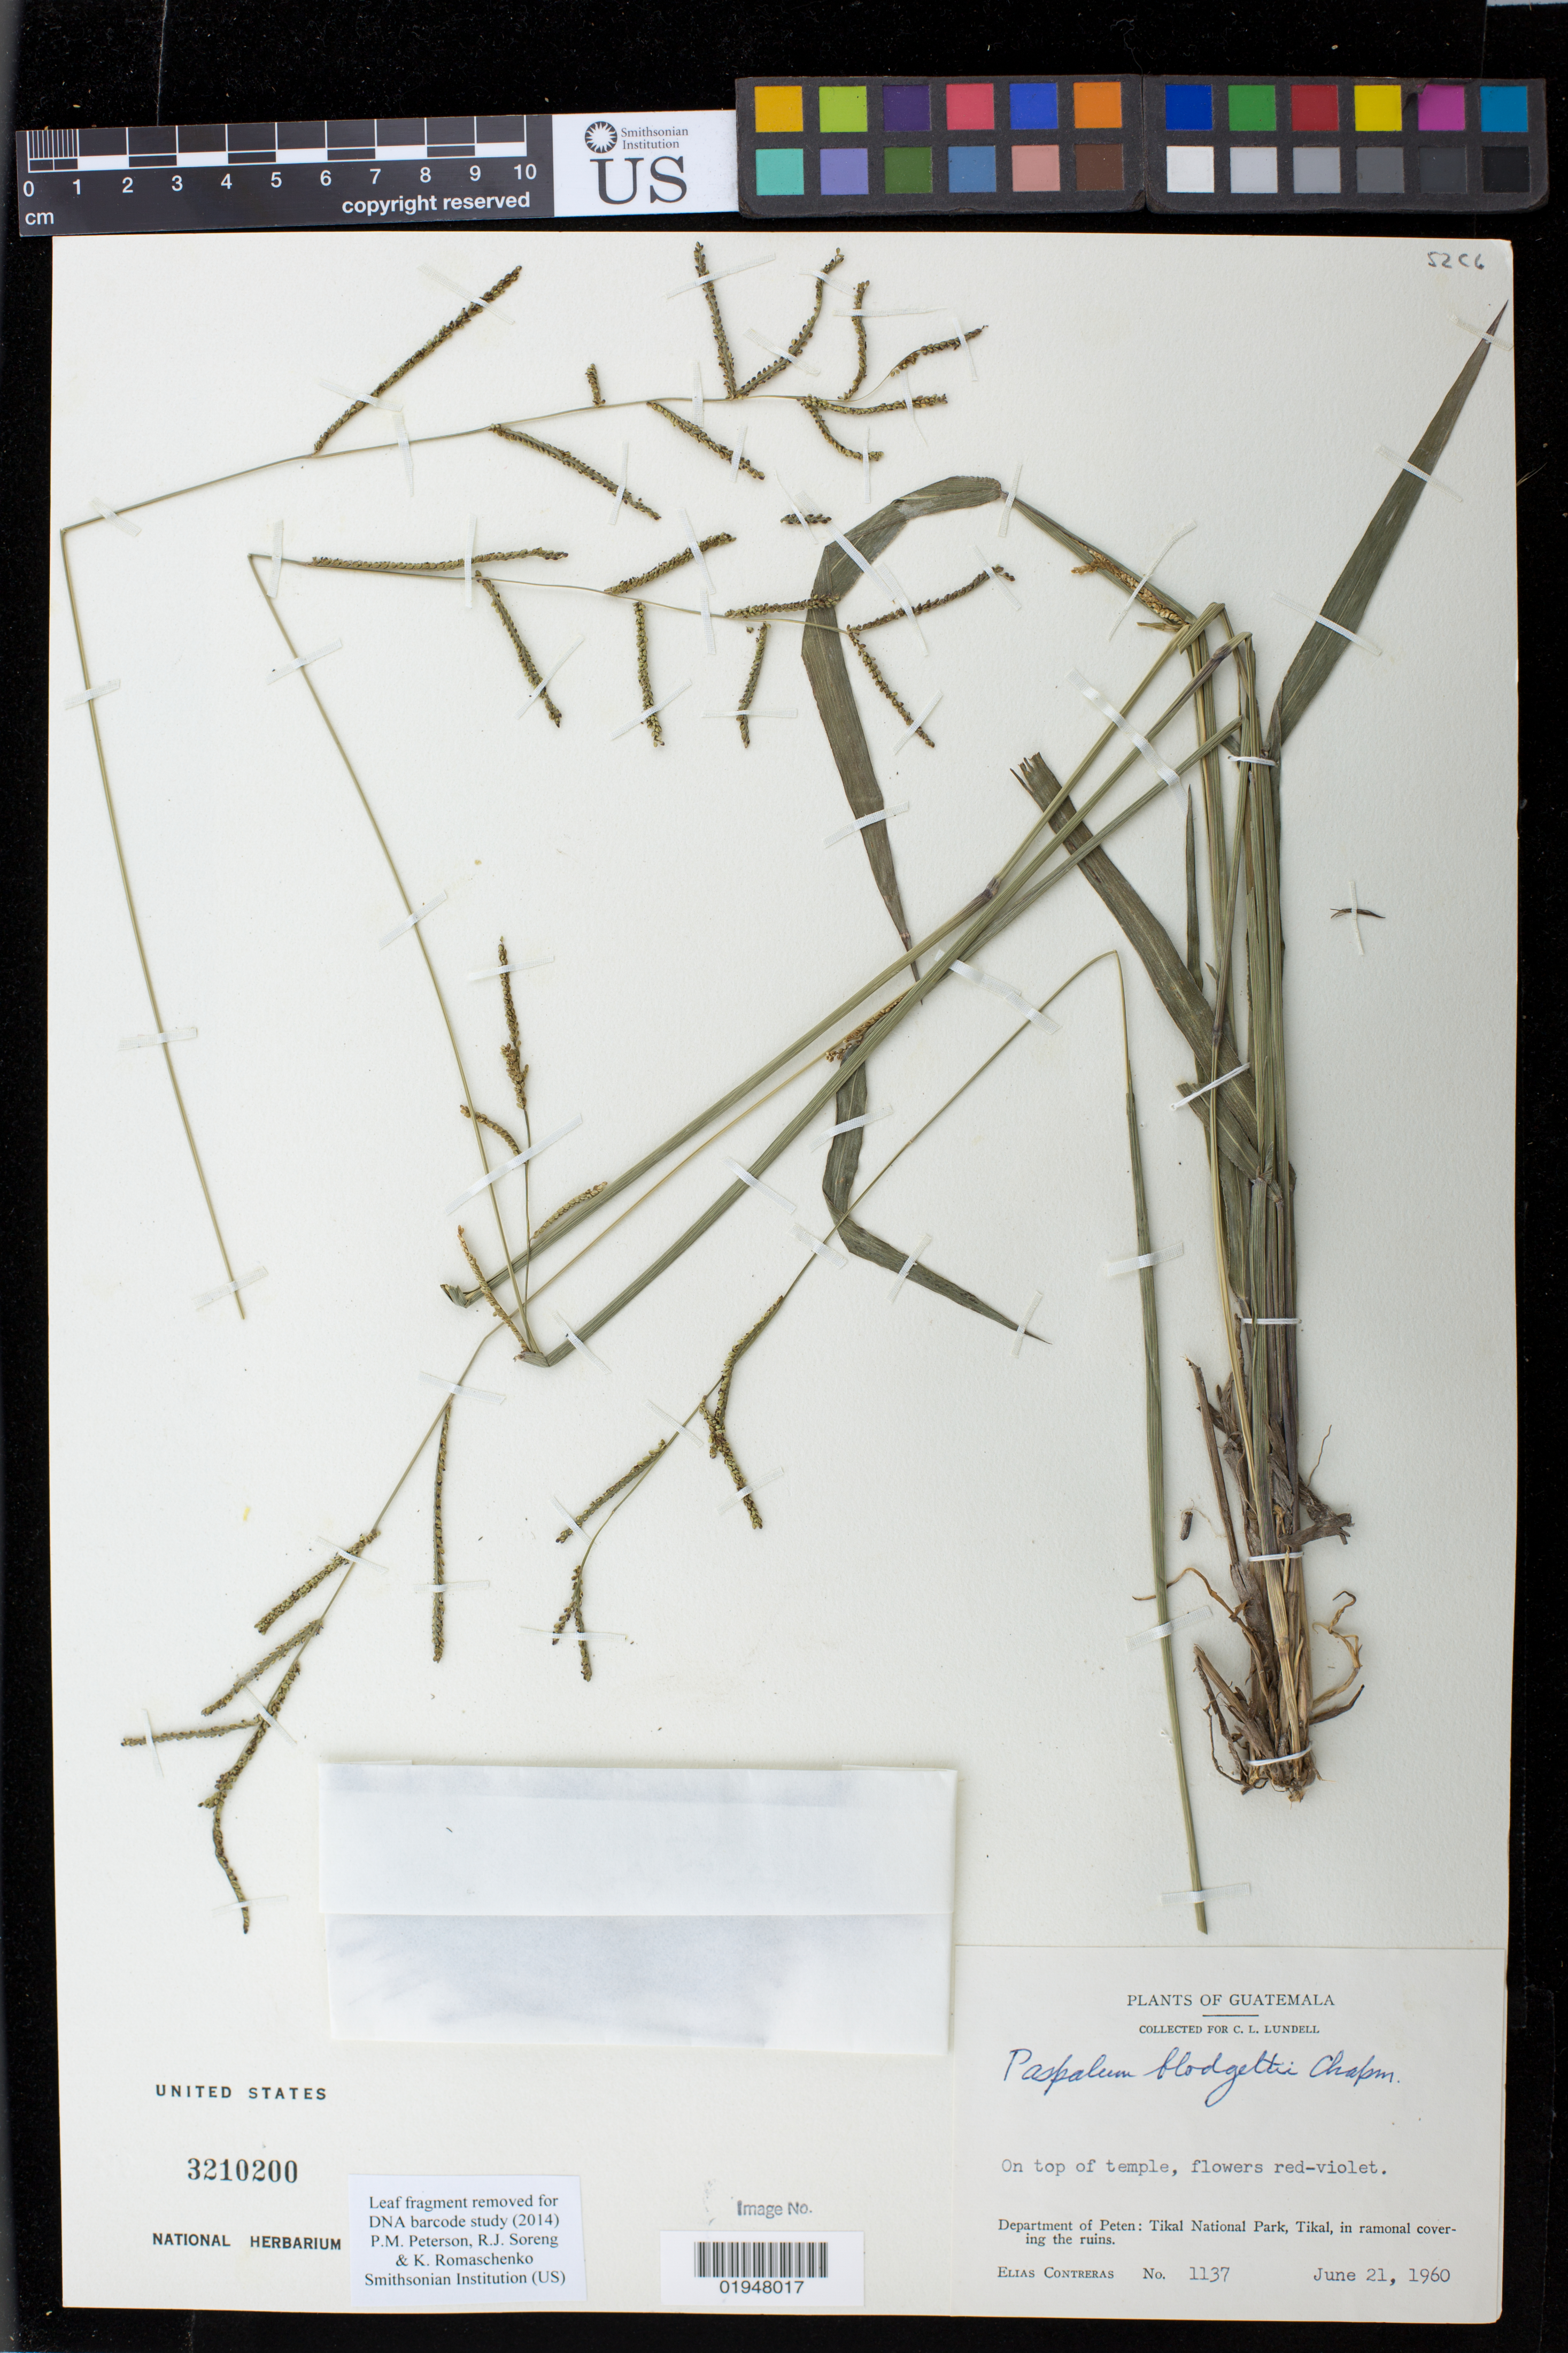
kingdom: Plantae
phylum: Tracheophyta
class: Liliopsida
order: Poales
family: Poaceae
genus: Paspalum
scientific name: Paspalum blodgettii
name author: Chapm.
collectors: E. Contreras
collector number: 1137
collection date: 1960-06-21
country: Guatemala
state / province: El Petén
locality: Tikal National Park, in ramonal covering the ruins.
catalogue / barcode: US 3210200